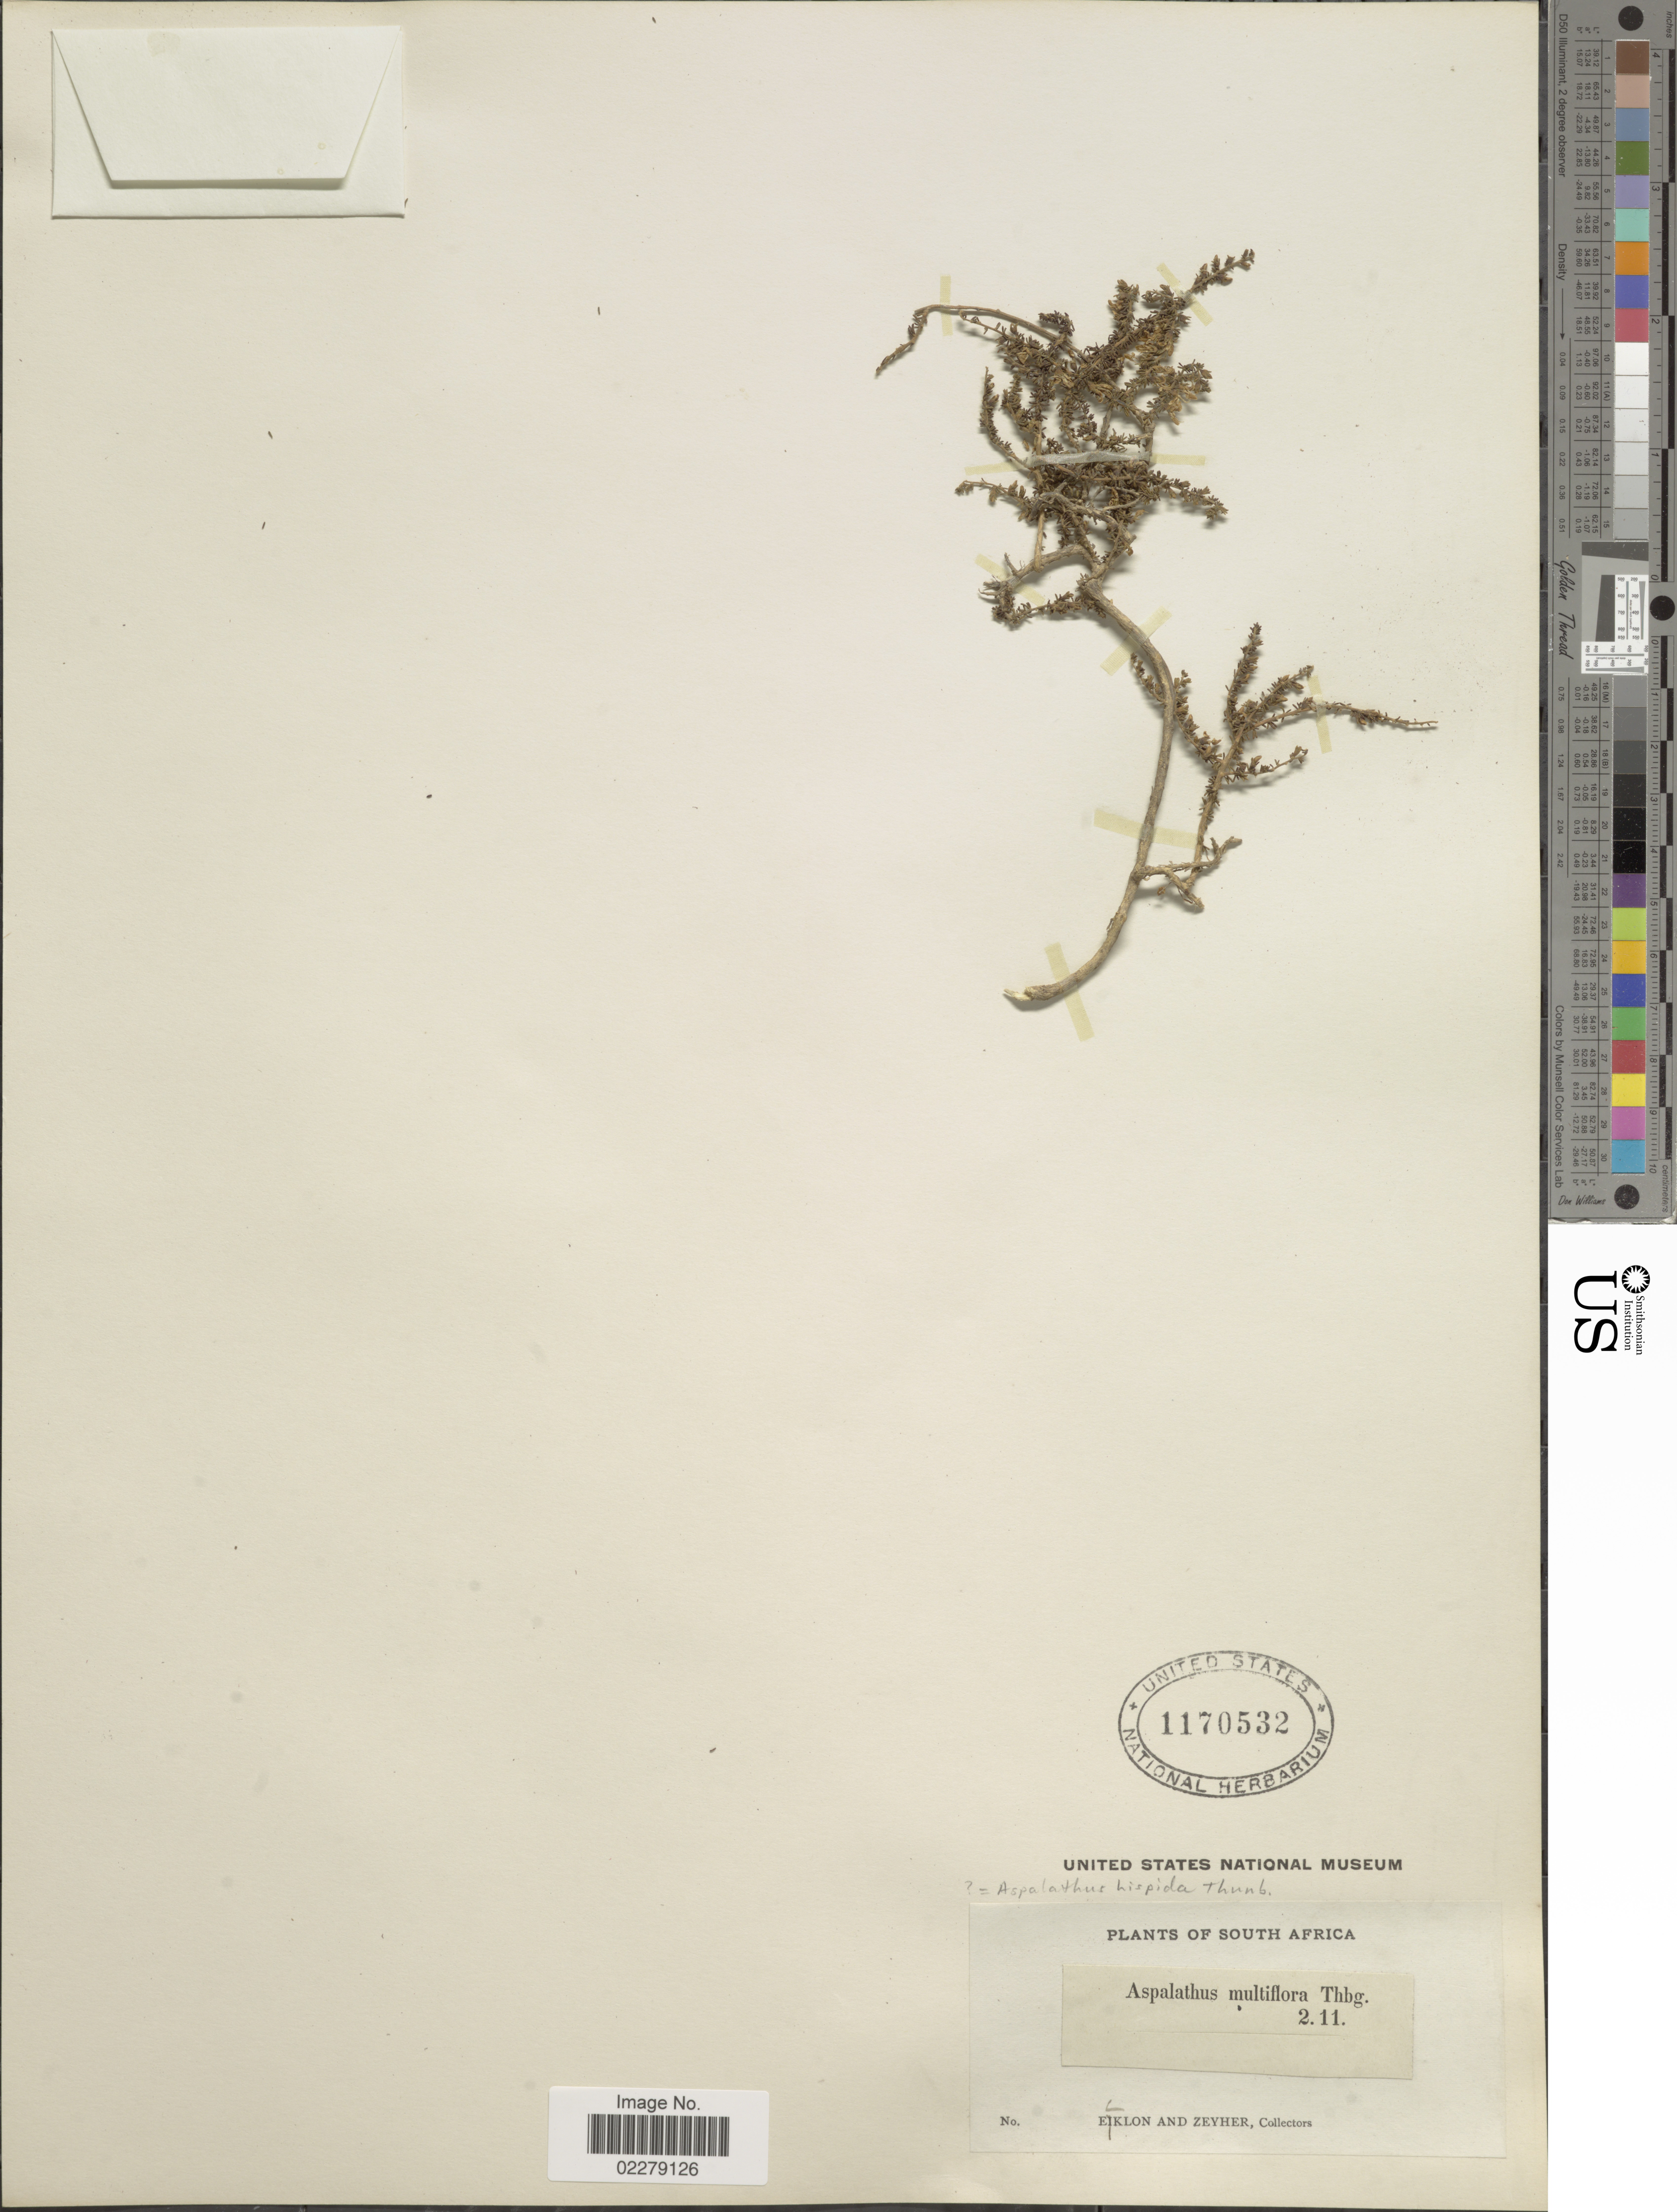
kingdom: Plantae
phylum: Tracheophyta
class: Magnoliopsida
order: Fabales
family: Fabaceae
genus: Aspalathus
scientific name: Aspalathus hispida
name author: Thunb.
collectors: -. Ecklon & -. Zeyher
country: South Africa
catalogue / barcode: US 1170532